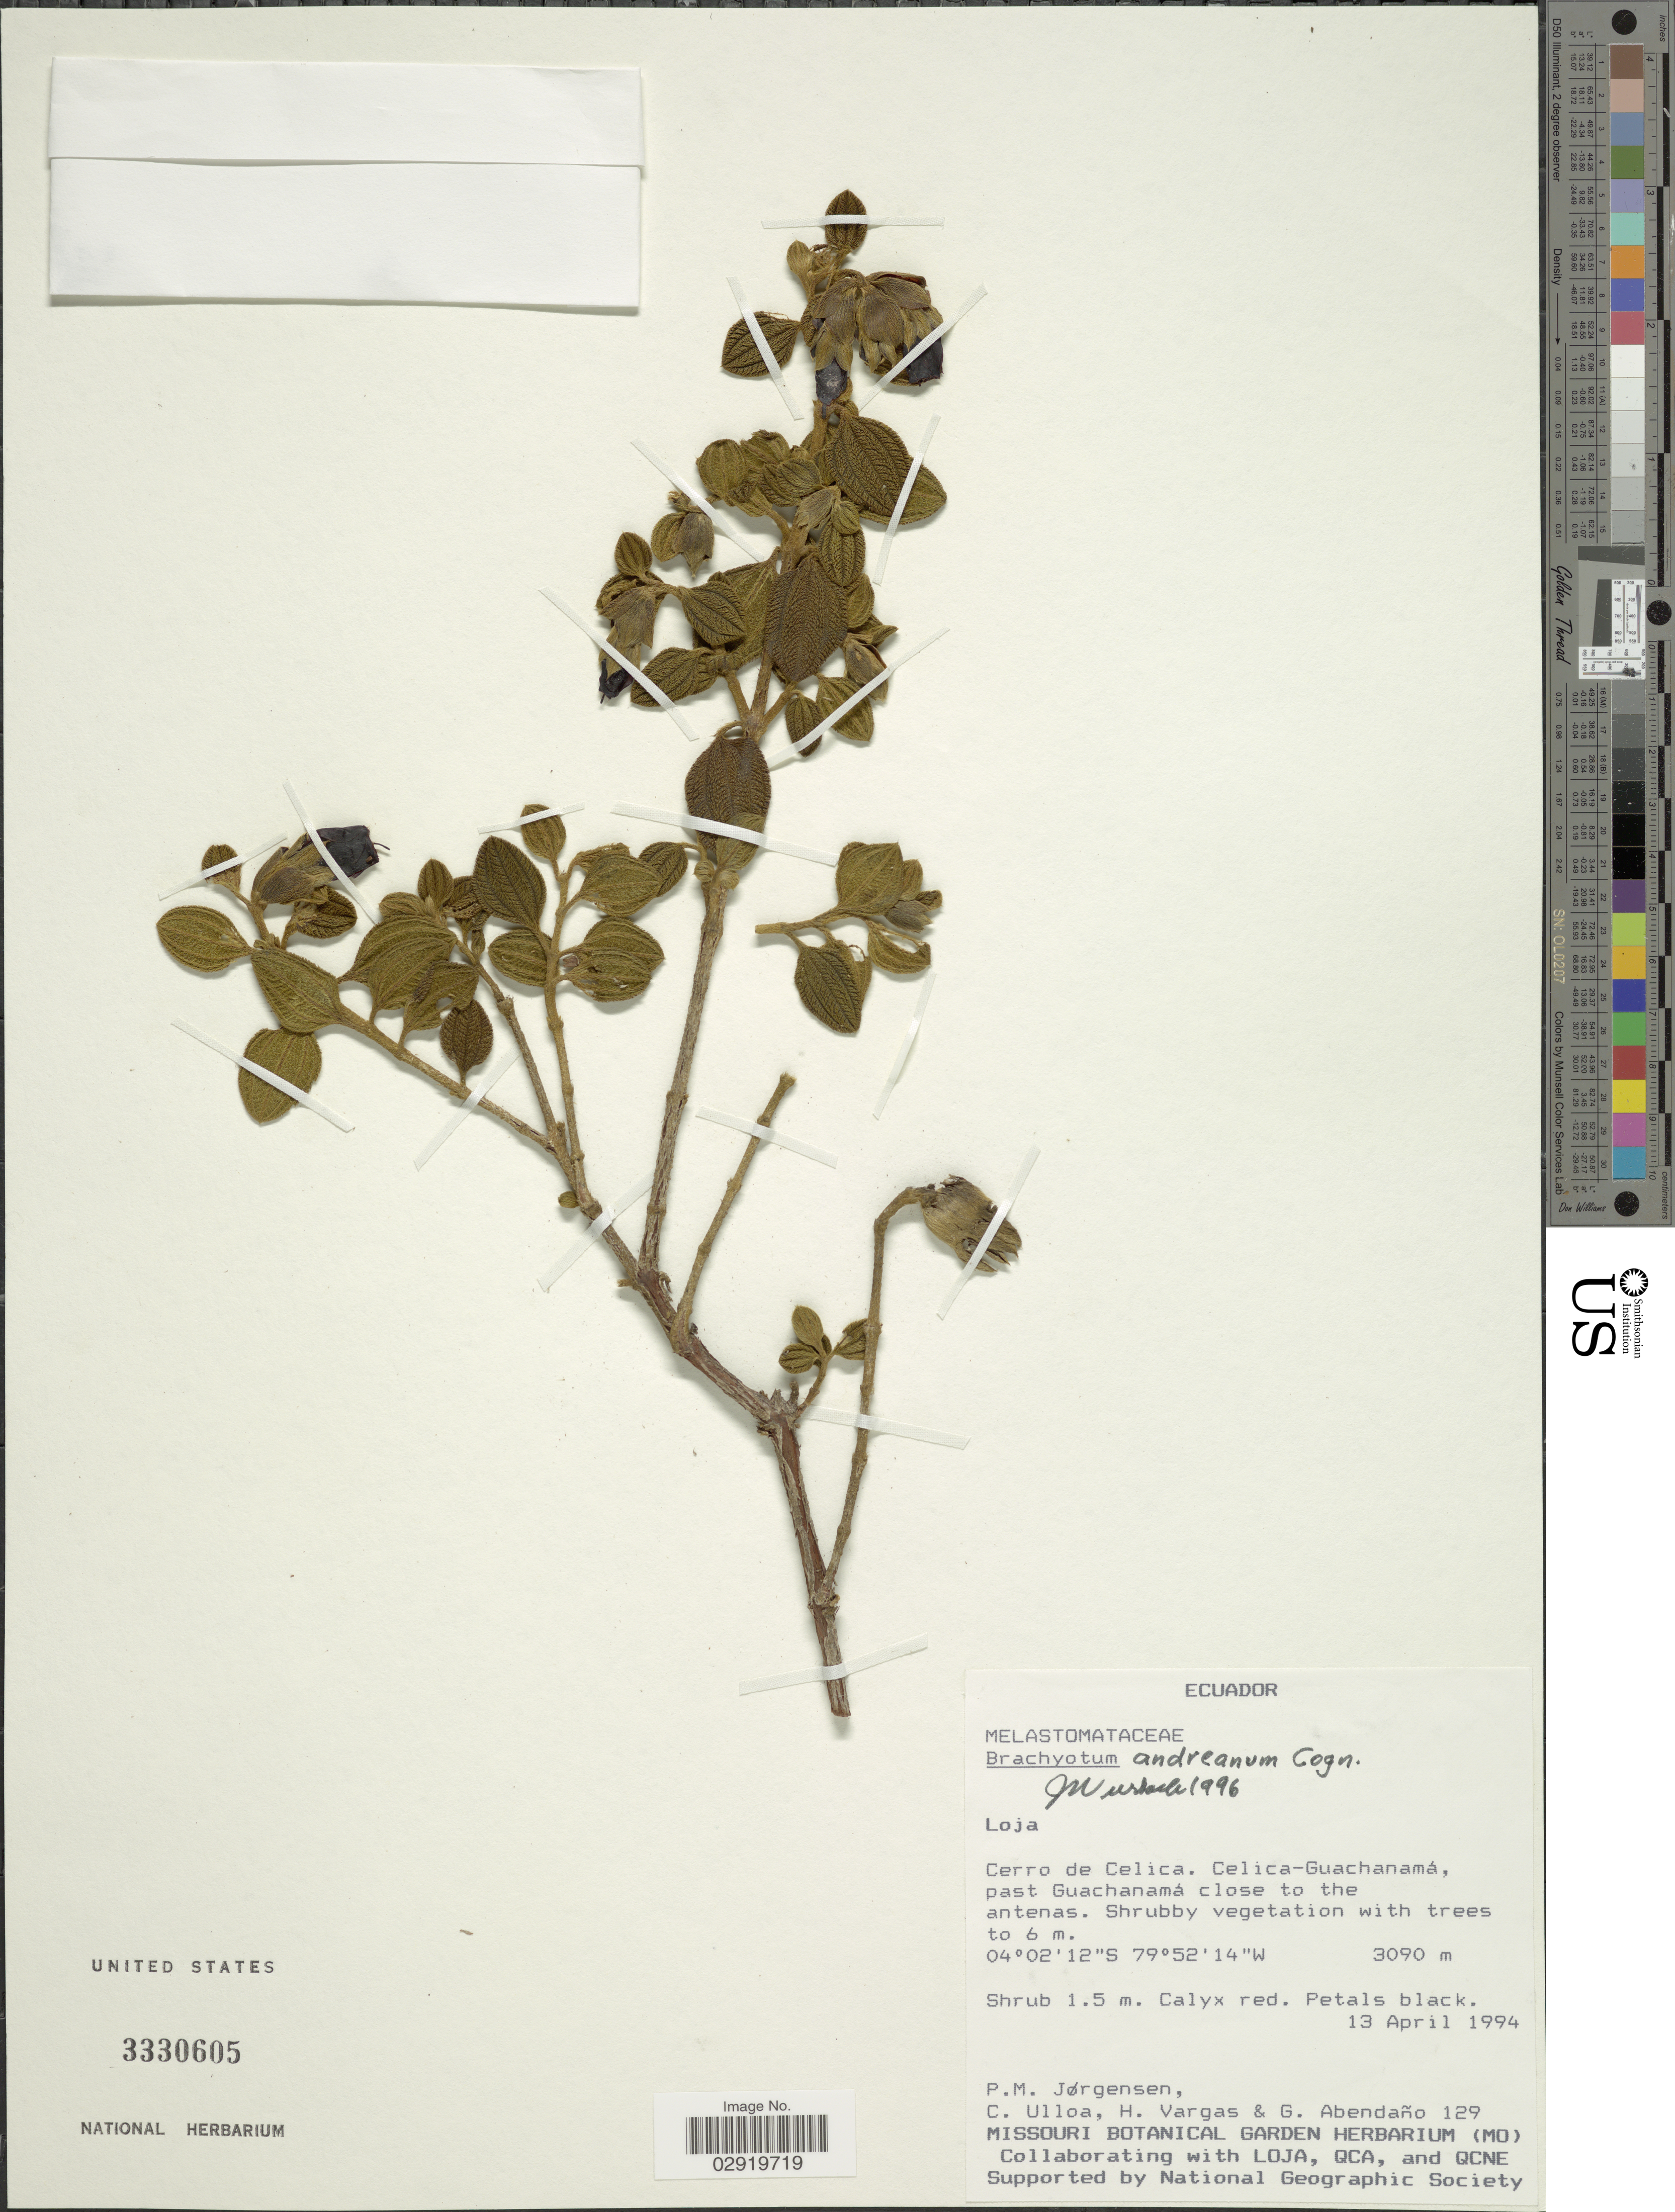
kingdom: Plantae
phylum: Tracheophyta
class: Magnoliopsida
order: Myrtales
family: Melastomataceae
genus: Brachyotum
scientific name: Brachyotum andreanum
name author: Cogn.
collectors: P. Jørgensen, C. Ulloa, H. Vargas & G. Abendaño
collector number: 129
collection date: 1994-04-13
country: Ecuador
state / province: Loja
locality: Cerro de Celica. Celica-Guachanamá, past Guachanamá close to the antenas.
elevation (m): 3090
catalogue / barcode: US 3330605